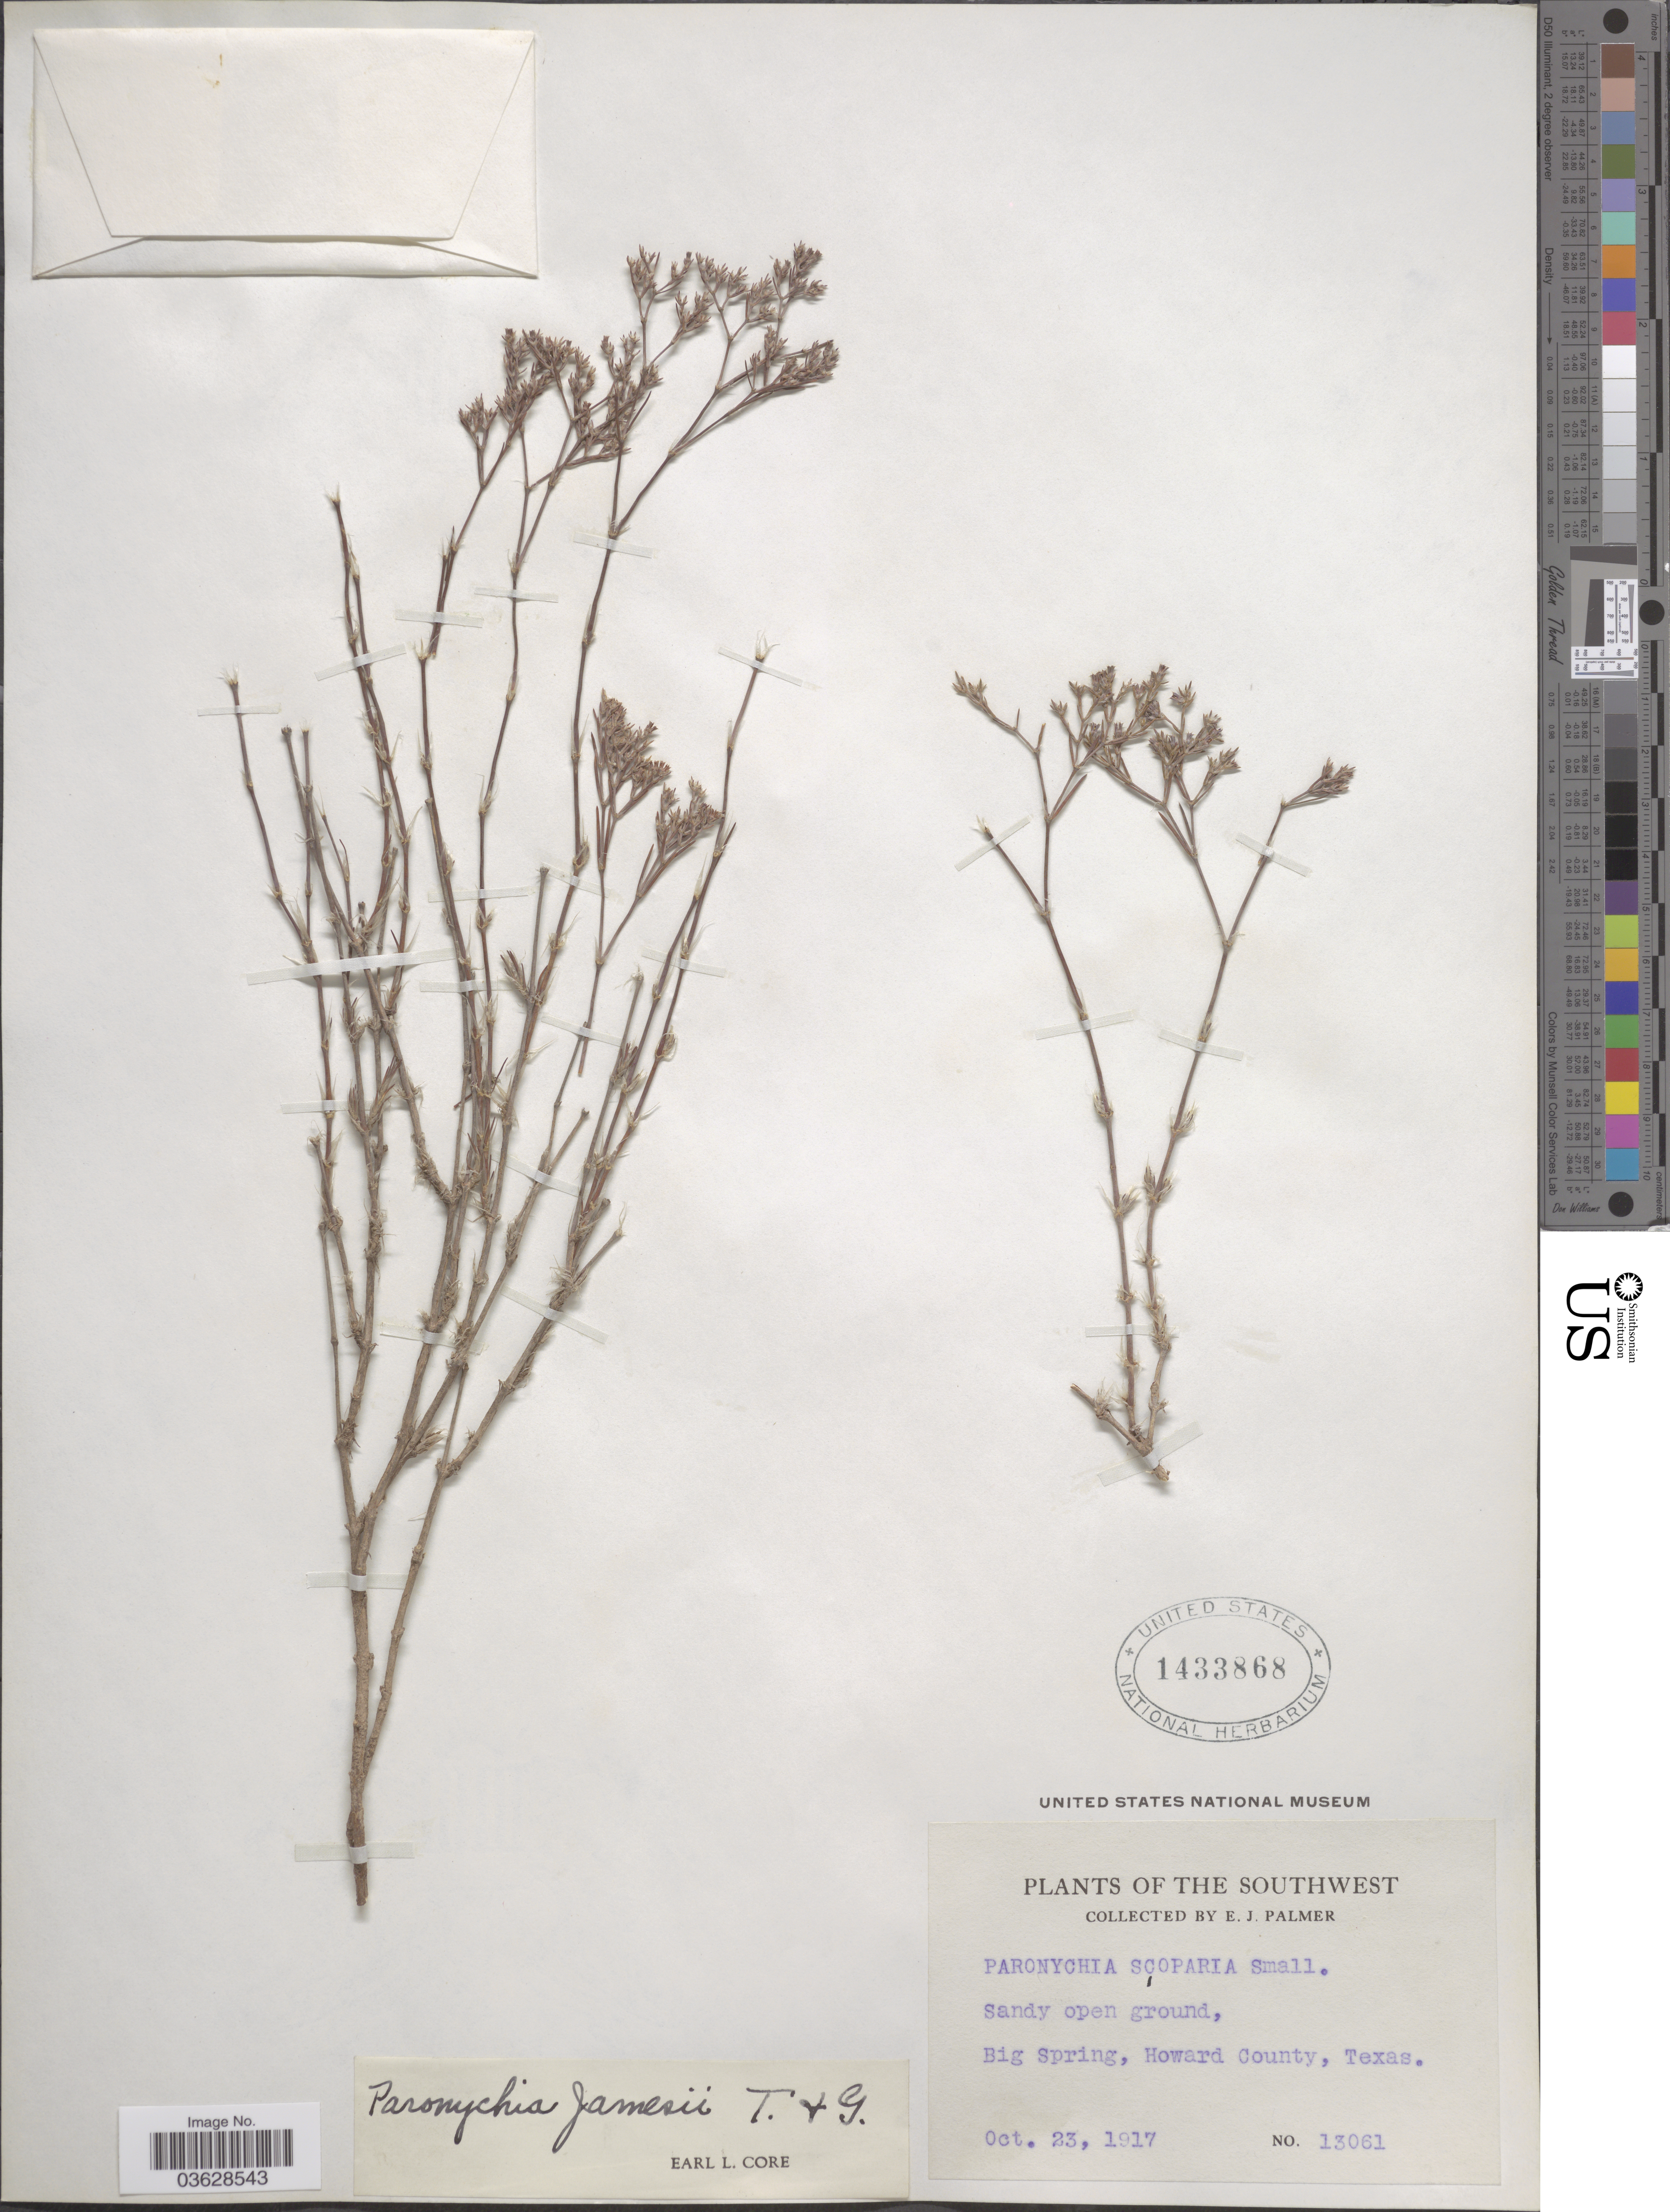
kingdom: Plantae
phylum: Tracheophyta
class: Magnoliopsida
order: Caryophyllales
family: Caryophyllaceae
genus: Paronychia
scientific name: Paronychia jamesii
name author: Torr. & A. Gray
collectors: E. J. Palmer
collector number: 13061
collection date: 1917-10-23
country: United States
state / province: Texas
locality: The Southwest. Big Spring, Howard County.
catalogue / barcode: US 1433868